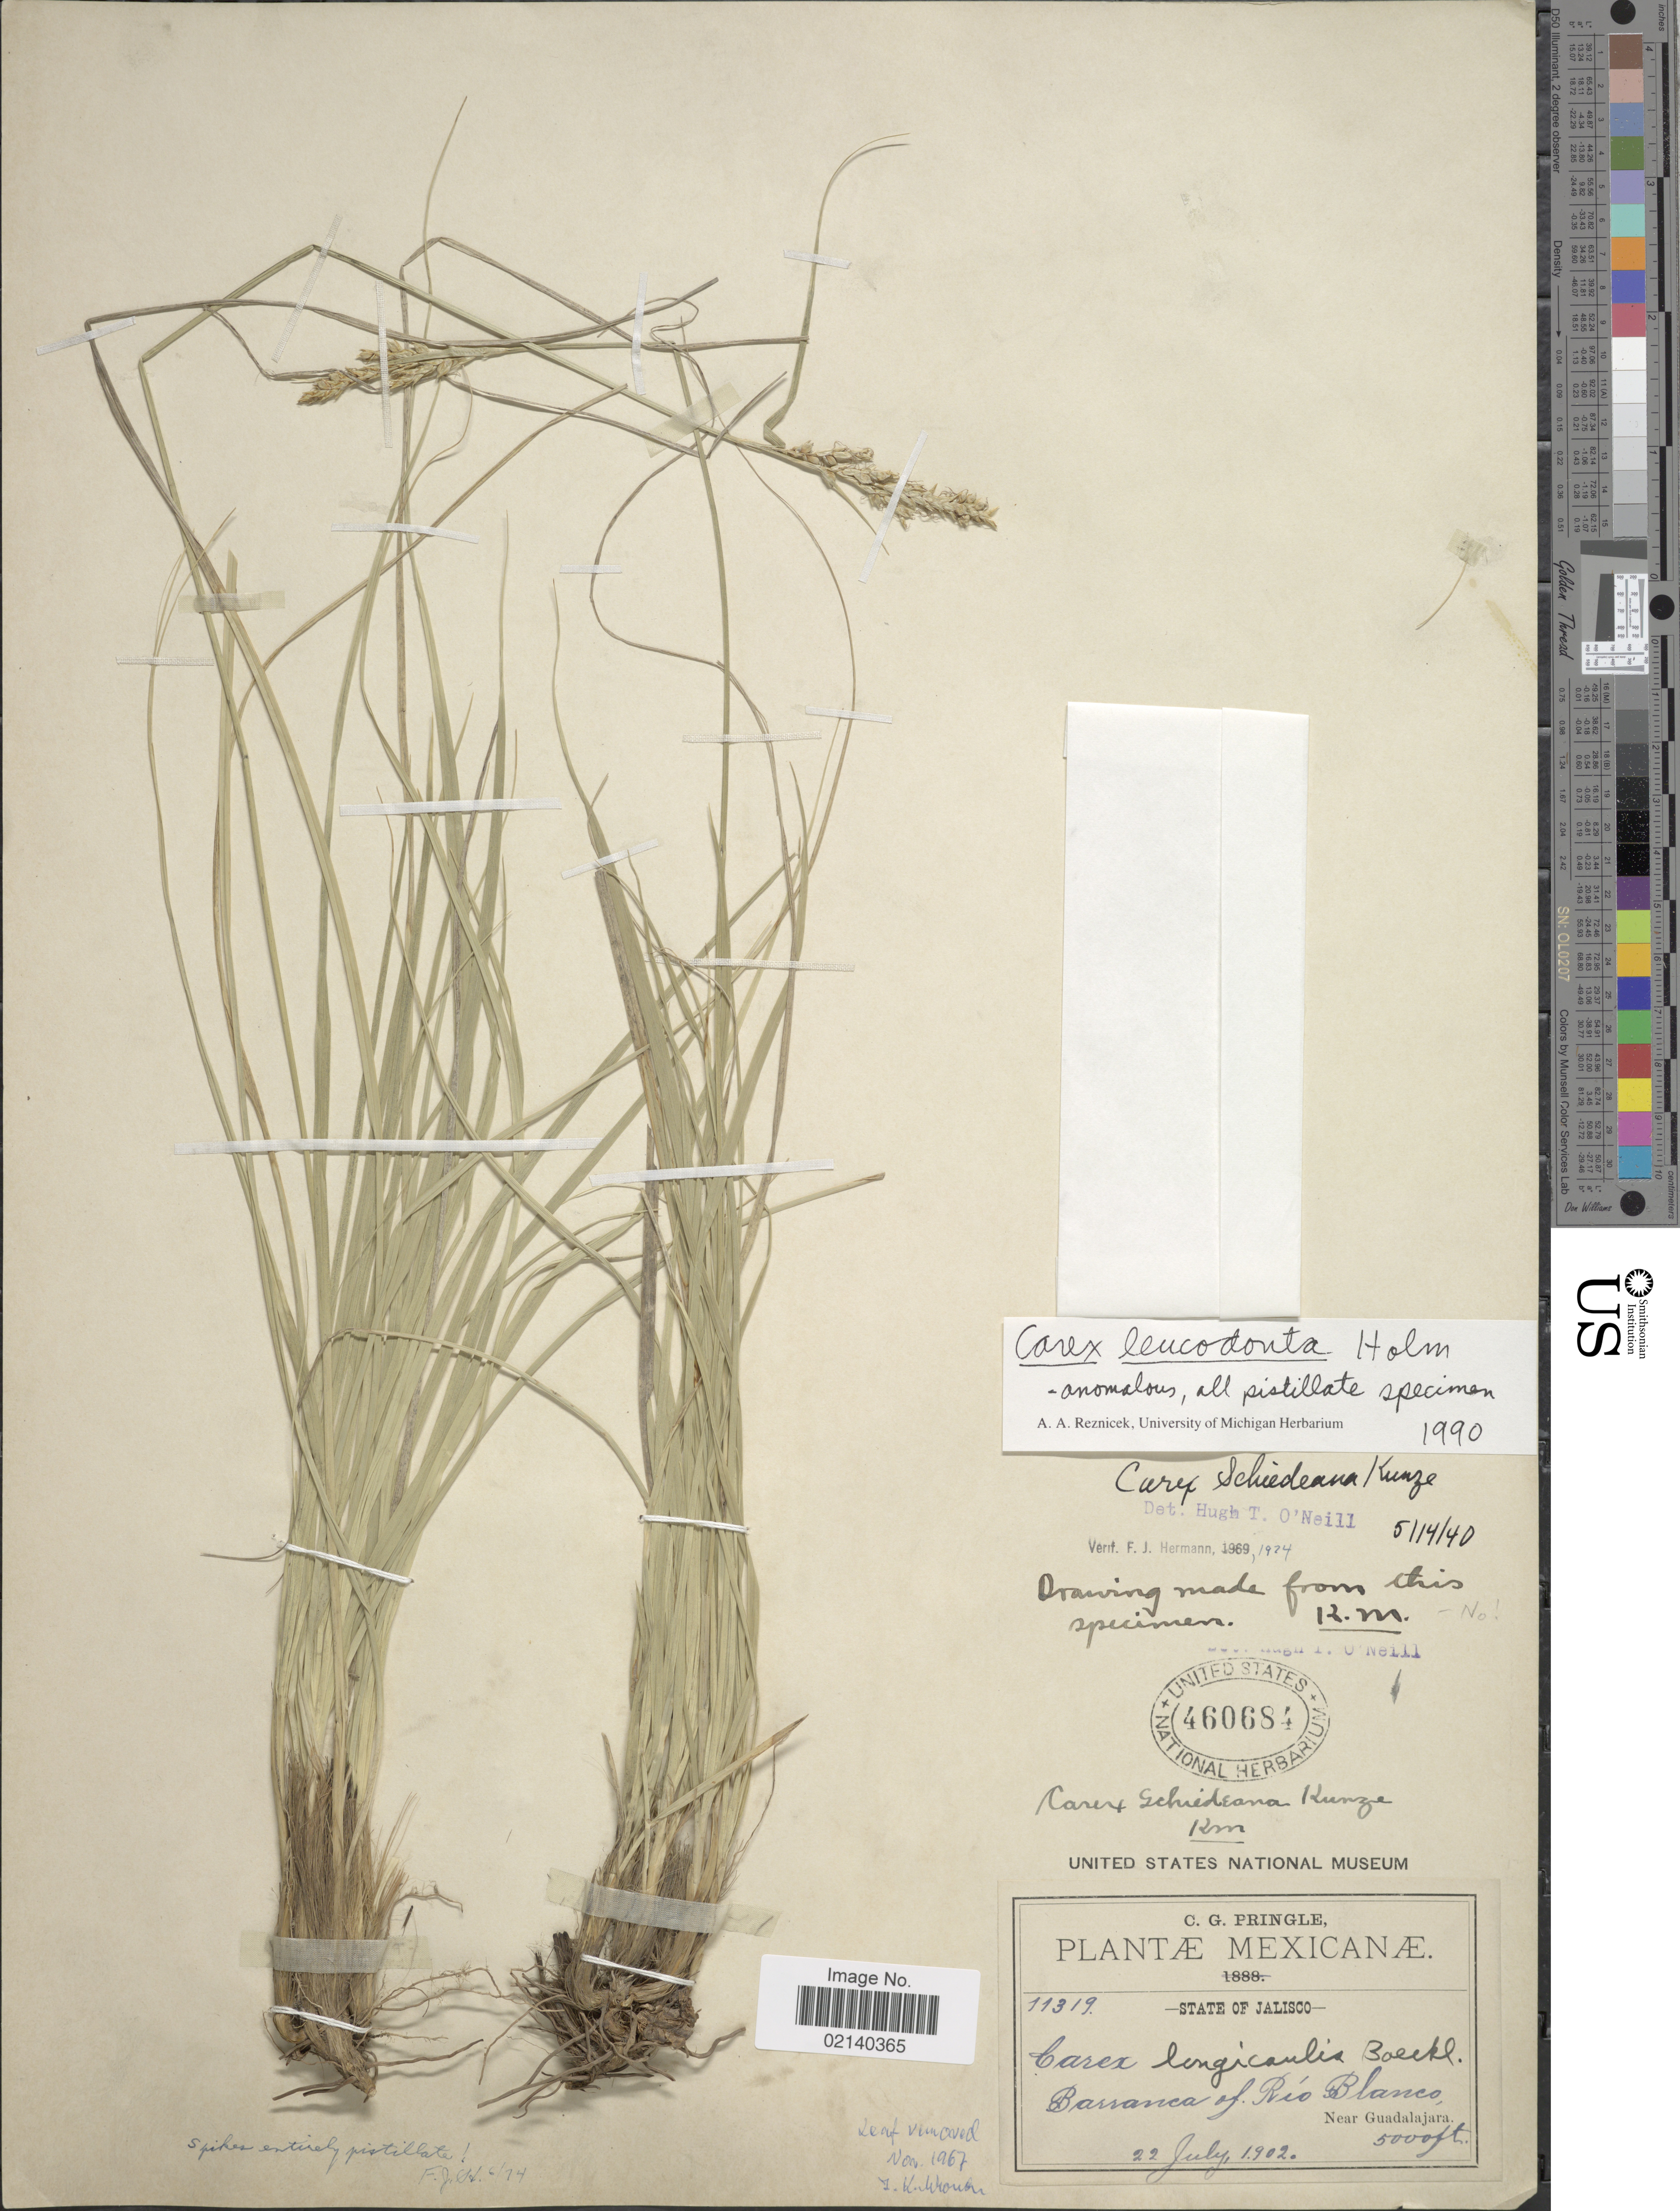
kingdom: Plantae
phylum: Tracheophyta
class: Liliopsida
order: Poales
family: Cyperaceae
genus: Carex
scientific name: Carex turbinata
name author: Liebm.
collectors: C. G. Pringle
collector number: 11319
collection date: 1902-07-22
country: Mexico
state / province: Jalisco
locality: Barranca of Rio Blanco, near Guadalajara.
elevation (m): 1524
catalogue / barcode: US 460684